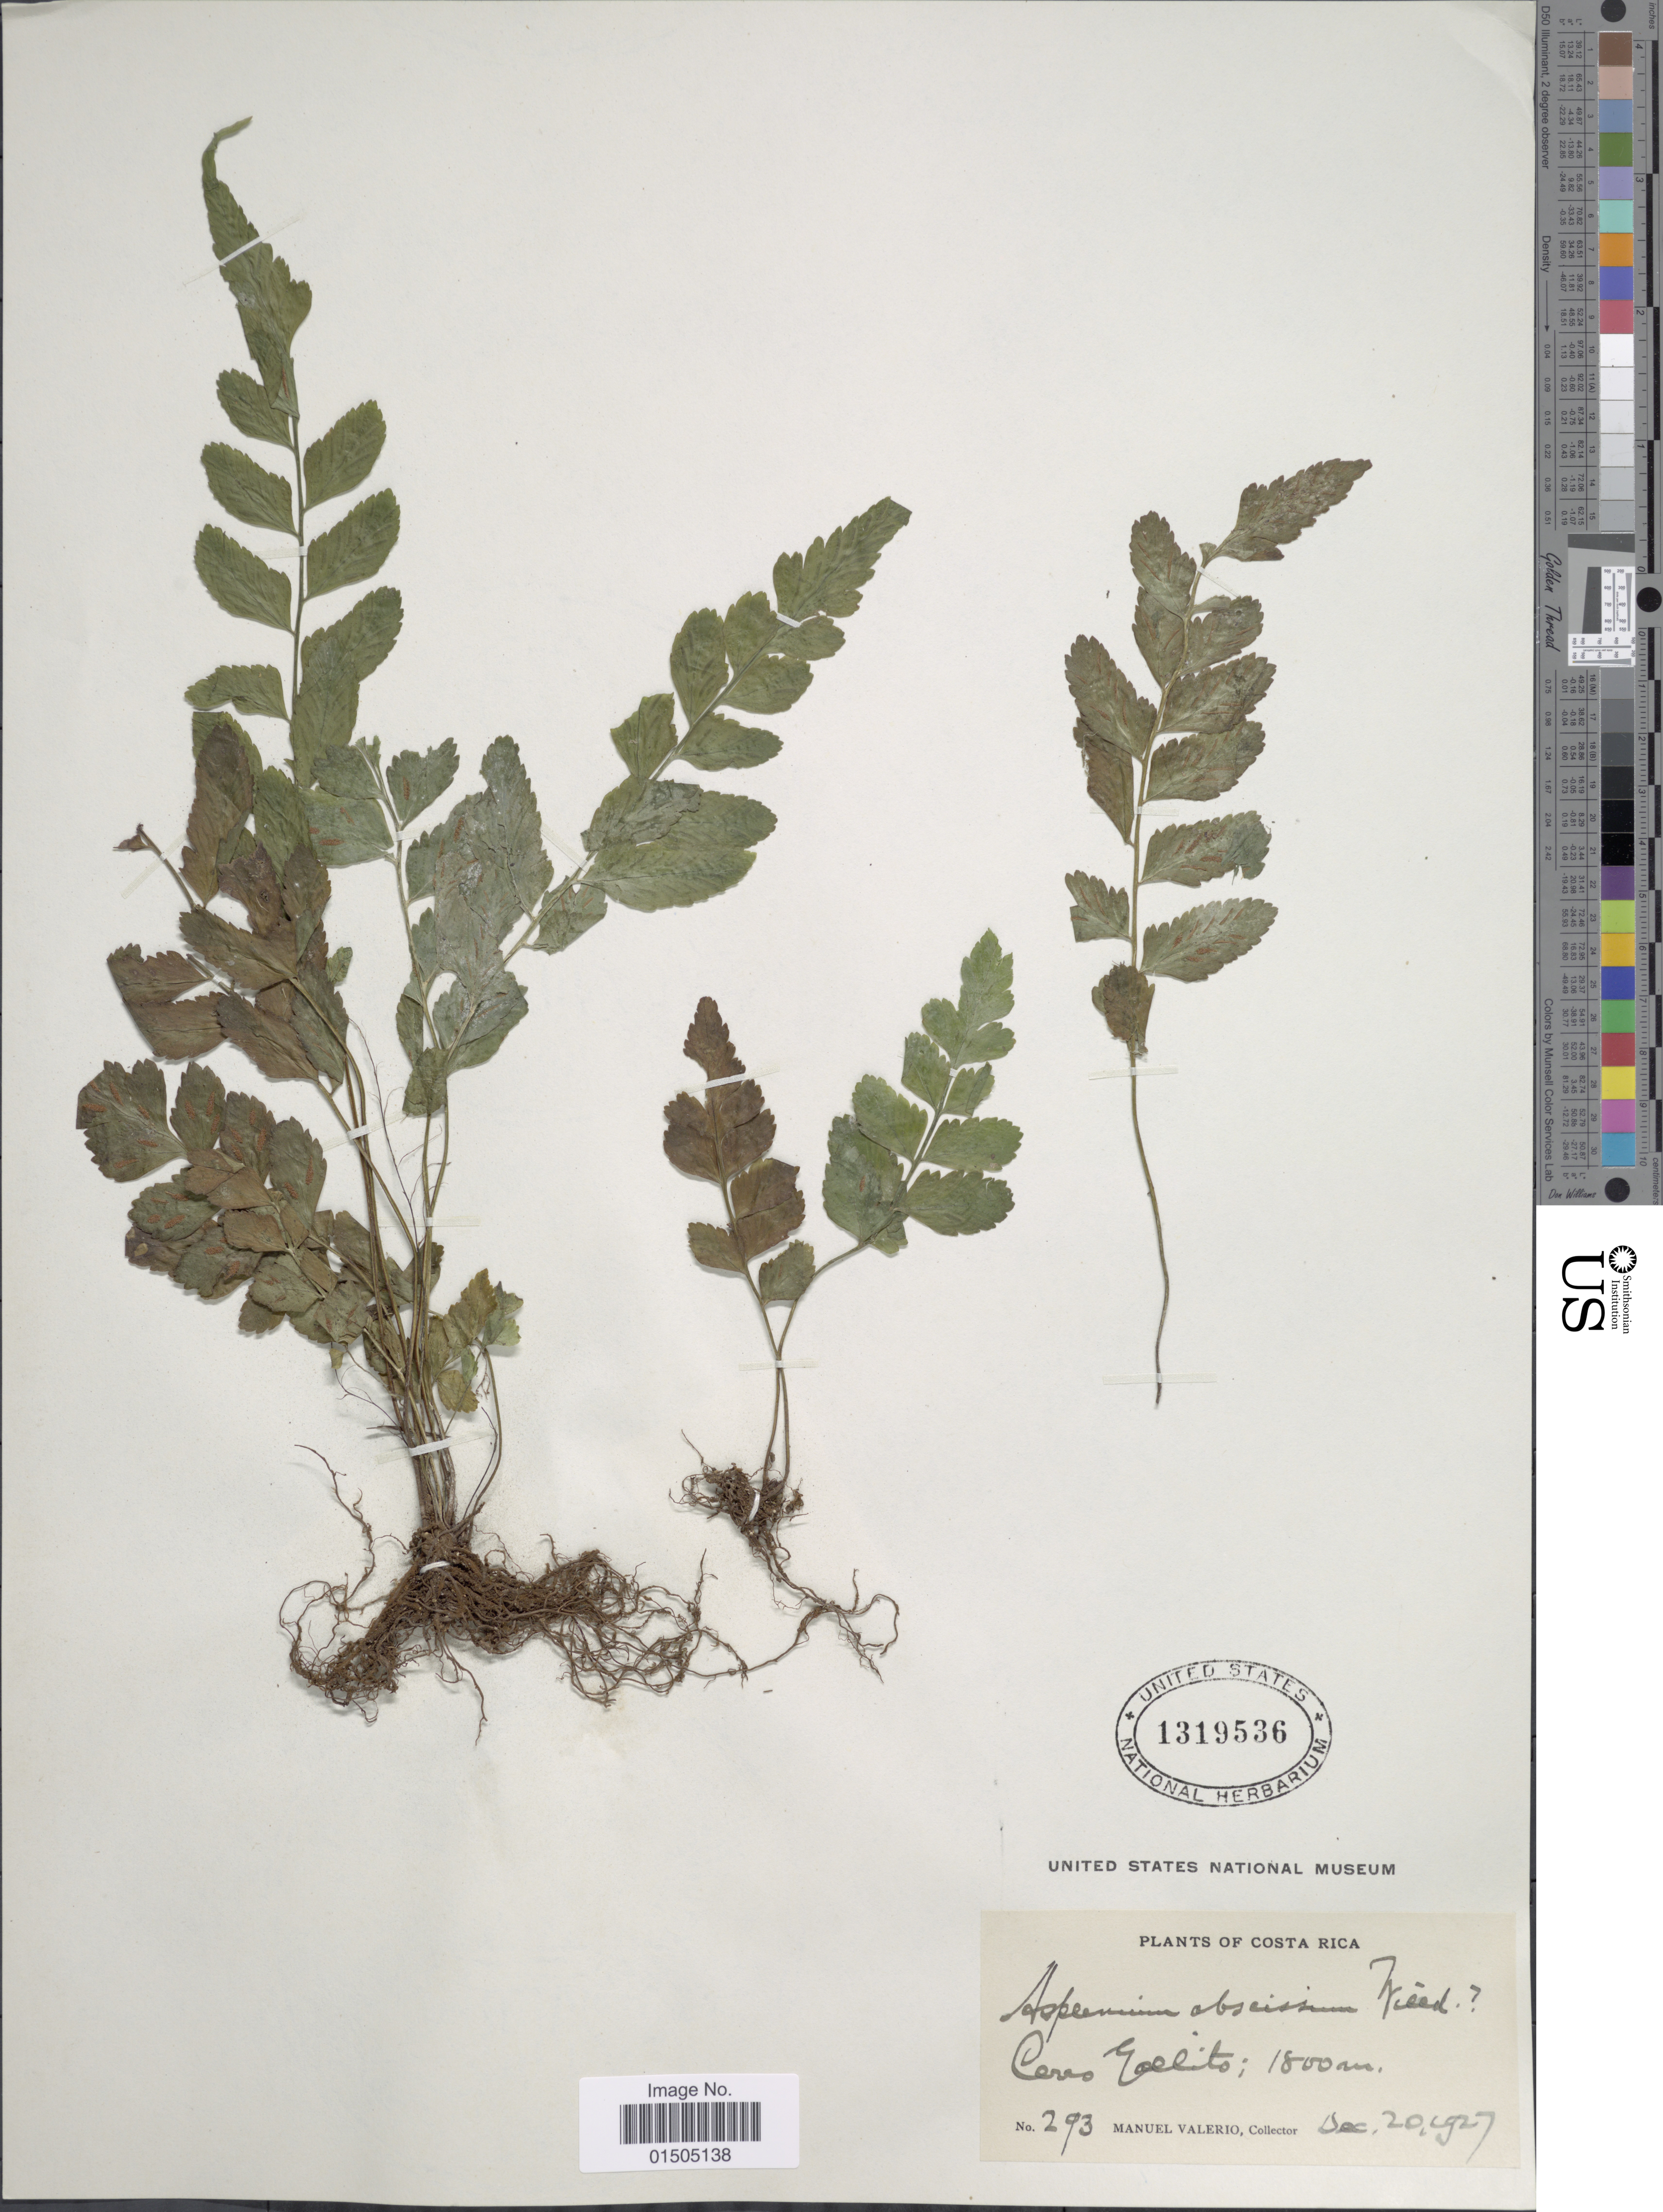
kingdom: Plantae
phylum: Tracheophyta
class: Polypodiopsida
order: Polypodiales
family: Aspleniaceae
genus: Asplenium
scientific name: Asplenium abscissum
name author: Willd.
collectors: M. Valerio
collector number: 293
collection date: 1927-12-20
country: Costa Rica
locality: Cerro Gallito.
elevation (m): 1800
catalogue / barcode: US 1319536